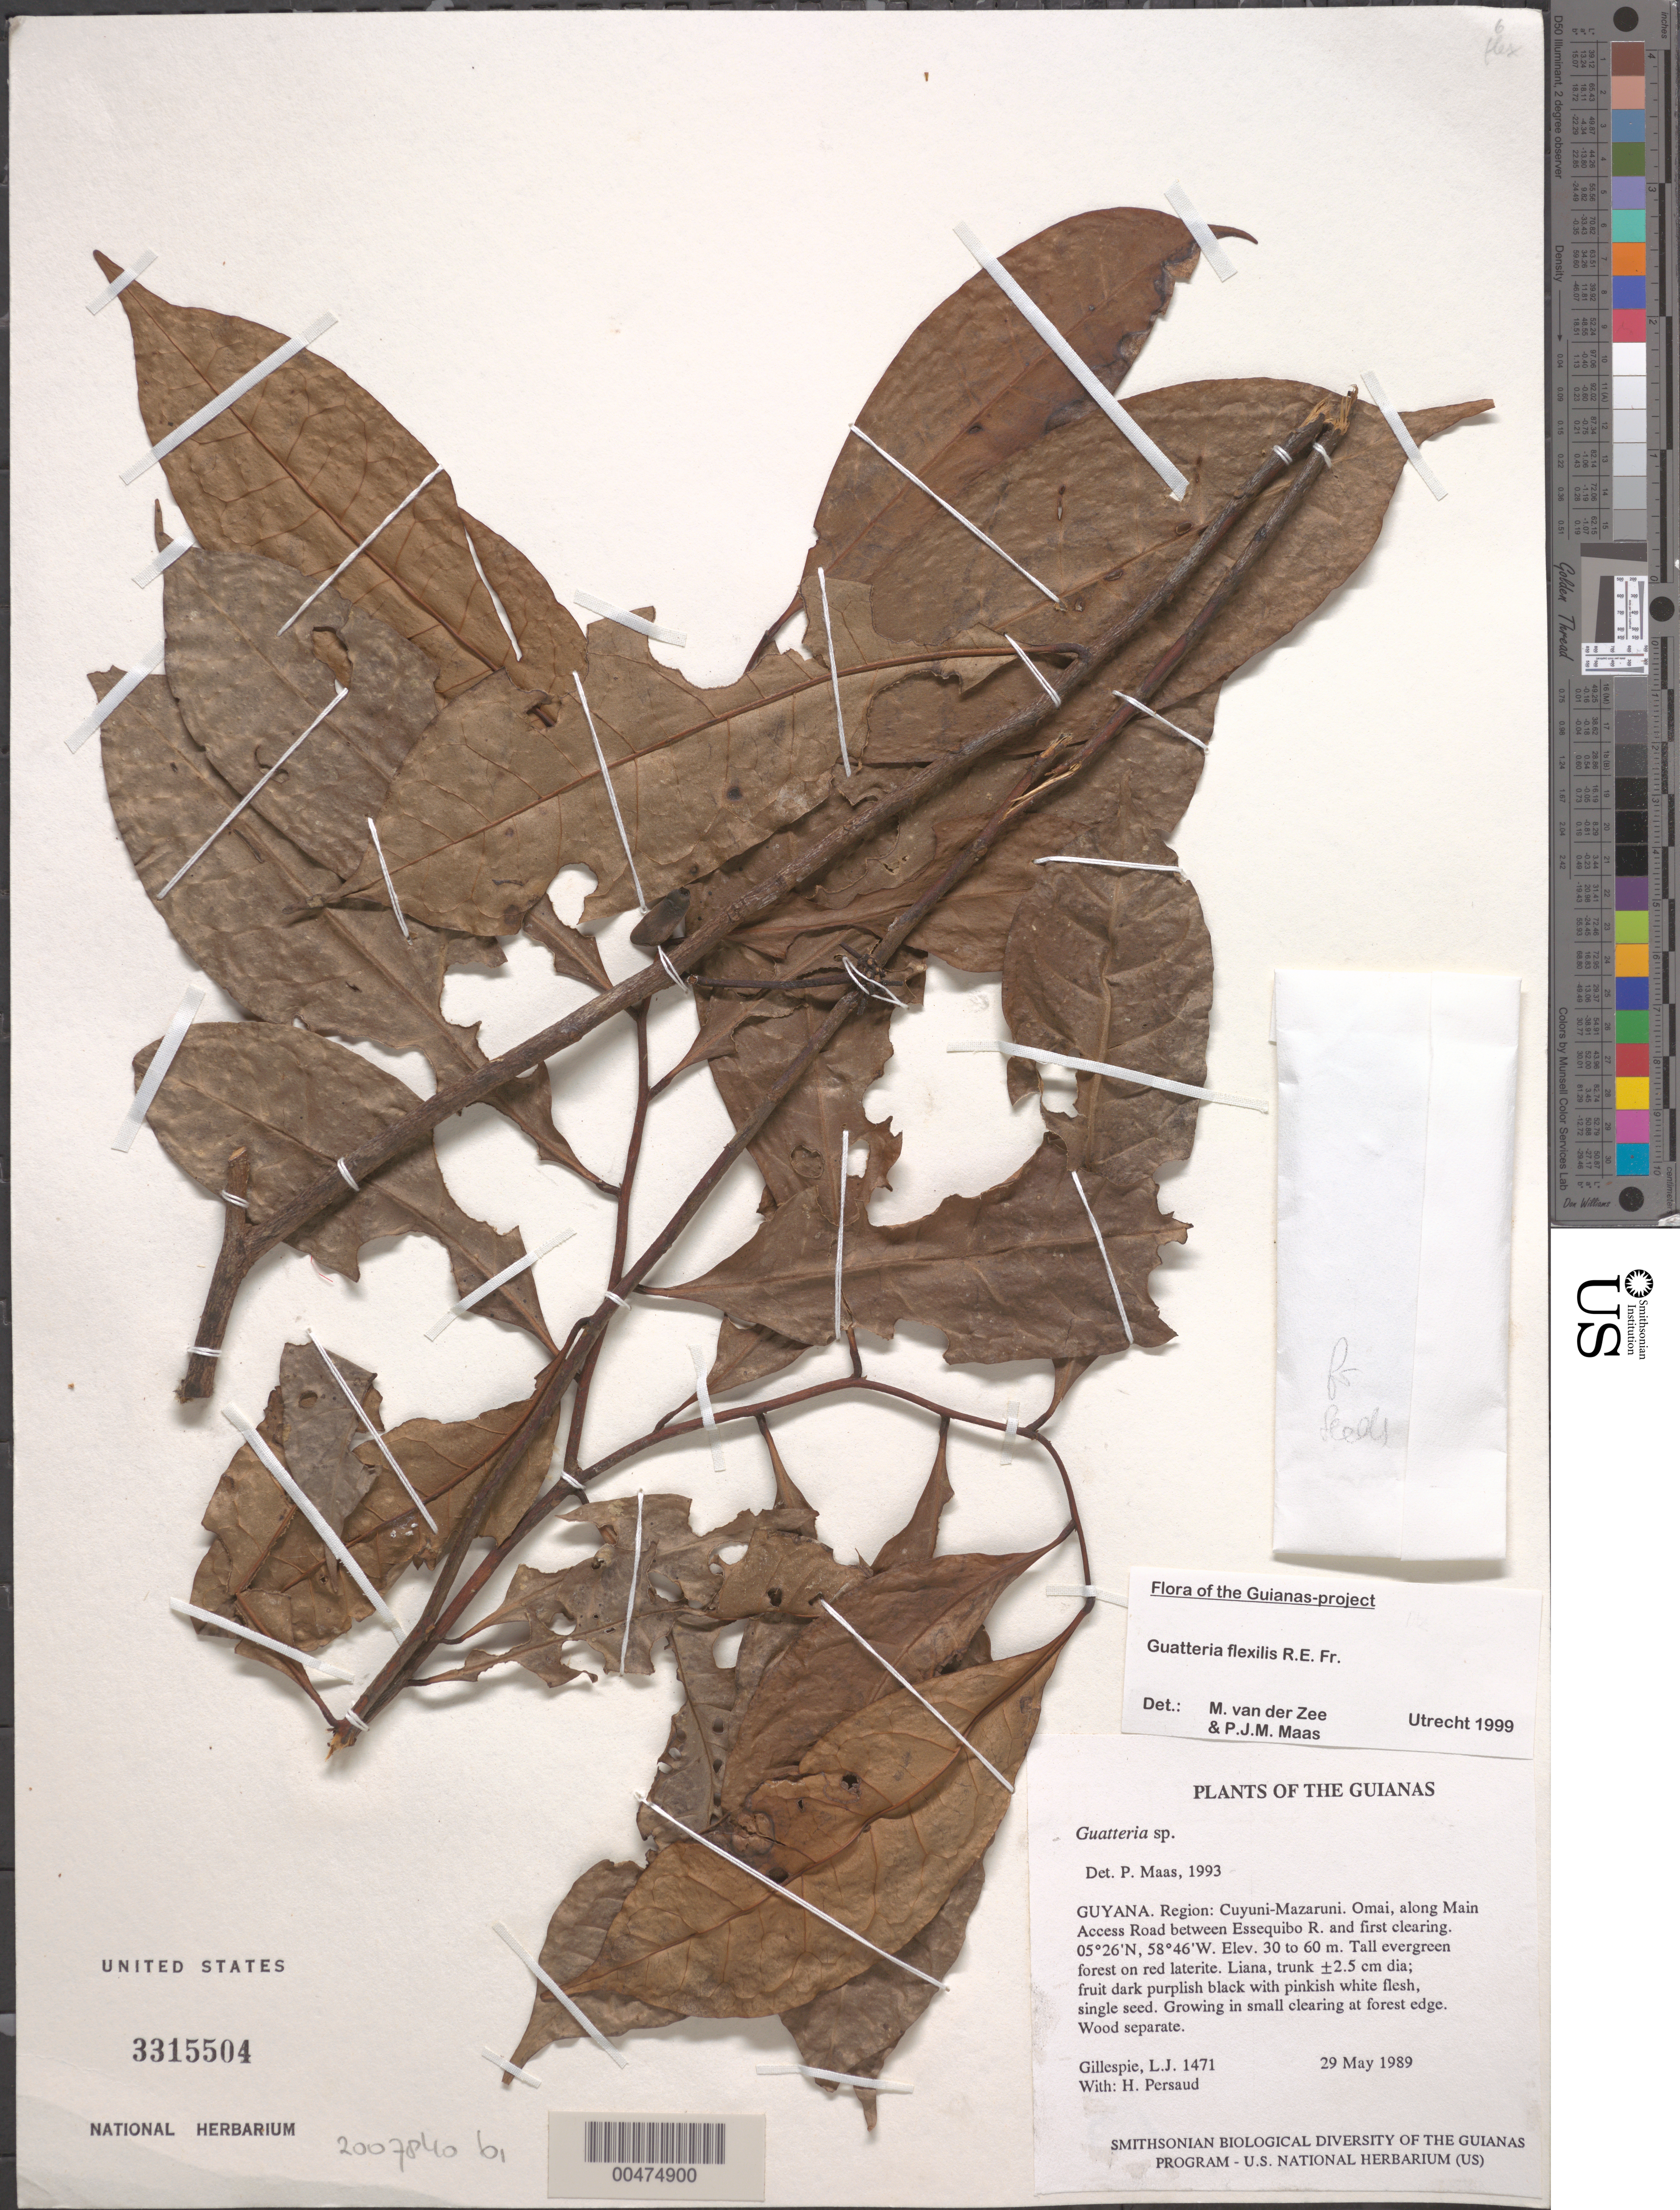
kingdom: Plantae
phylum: Tracheophyta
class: Magnoliopsida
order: Magnoliales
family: Annonaceae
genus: Guatteria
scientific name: Guatteria flexilis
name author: R.E. Fr.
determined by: van der Zee, M.; Maas, P. J.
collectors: L. J. Gillespie & H. Persaud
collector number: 1471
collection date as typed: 29 May 1989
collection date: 1989-05-29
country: Guyana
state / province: Cuyuni-Mazaruni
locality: Omai, along Main Access Road between Essequibo R. and first clearing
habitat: Tall evergreen forest on red laterite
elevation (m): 30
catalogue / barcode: US 3315504